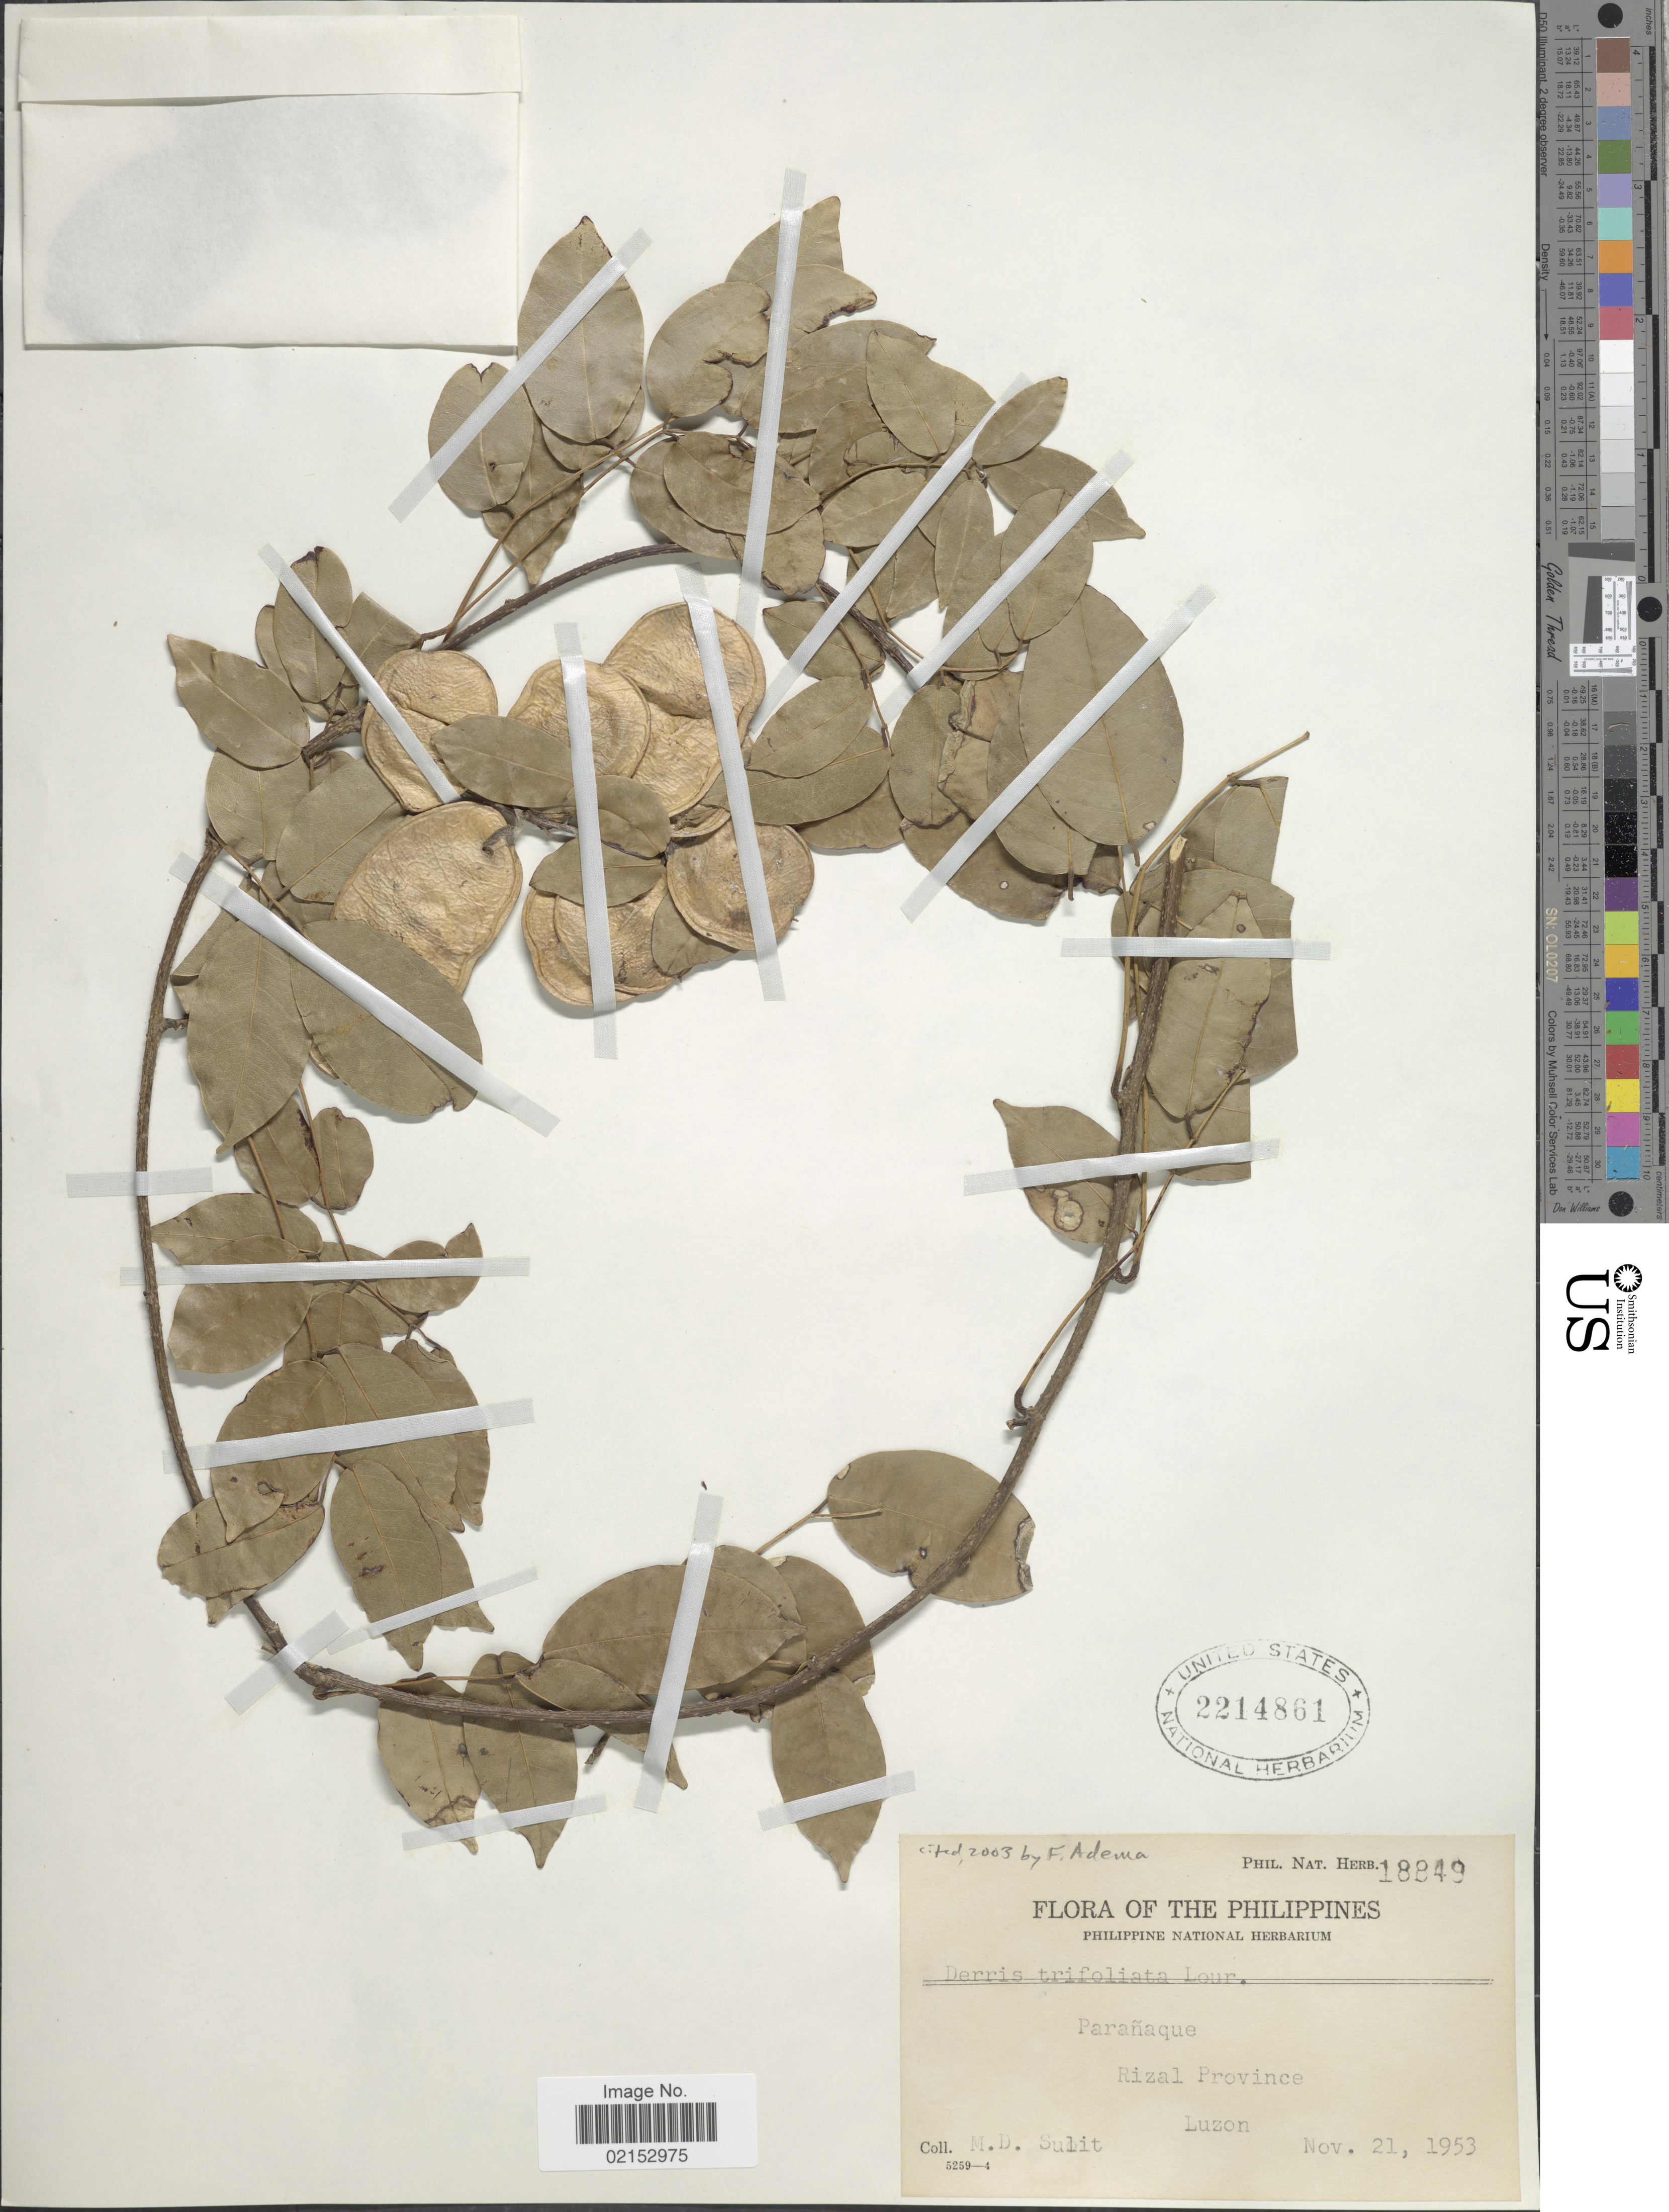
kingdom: Plantae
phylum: Tracheophyta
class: Magnoliopsida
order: Fabales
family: Fabaceae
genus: Derris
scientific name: Derris trifoliata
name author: Lour.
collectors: M. Sulit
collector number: Phil. Nat. Herb. 18849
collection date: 1953-11-21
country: Philippines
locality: Parañaque, Rizal Province, Luzon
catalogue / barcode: US 2214861